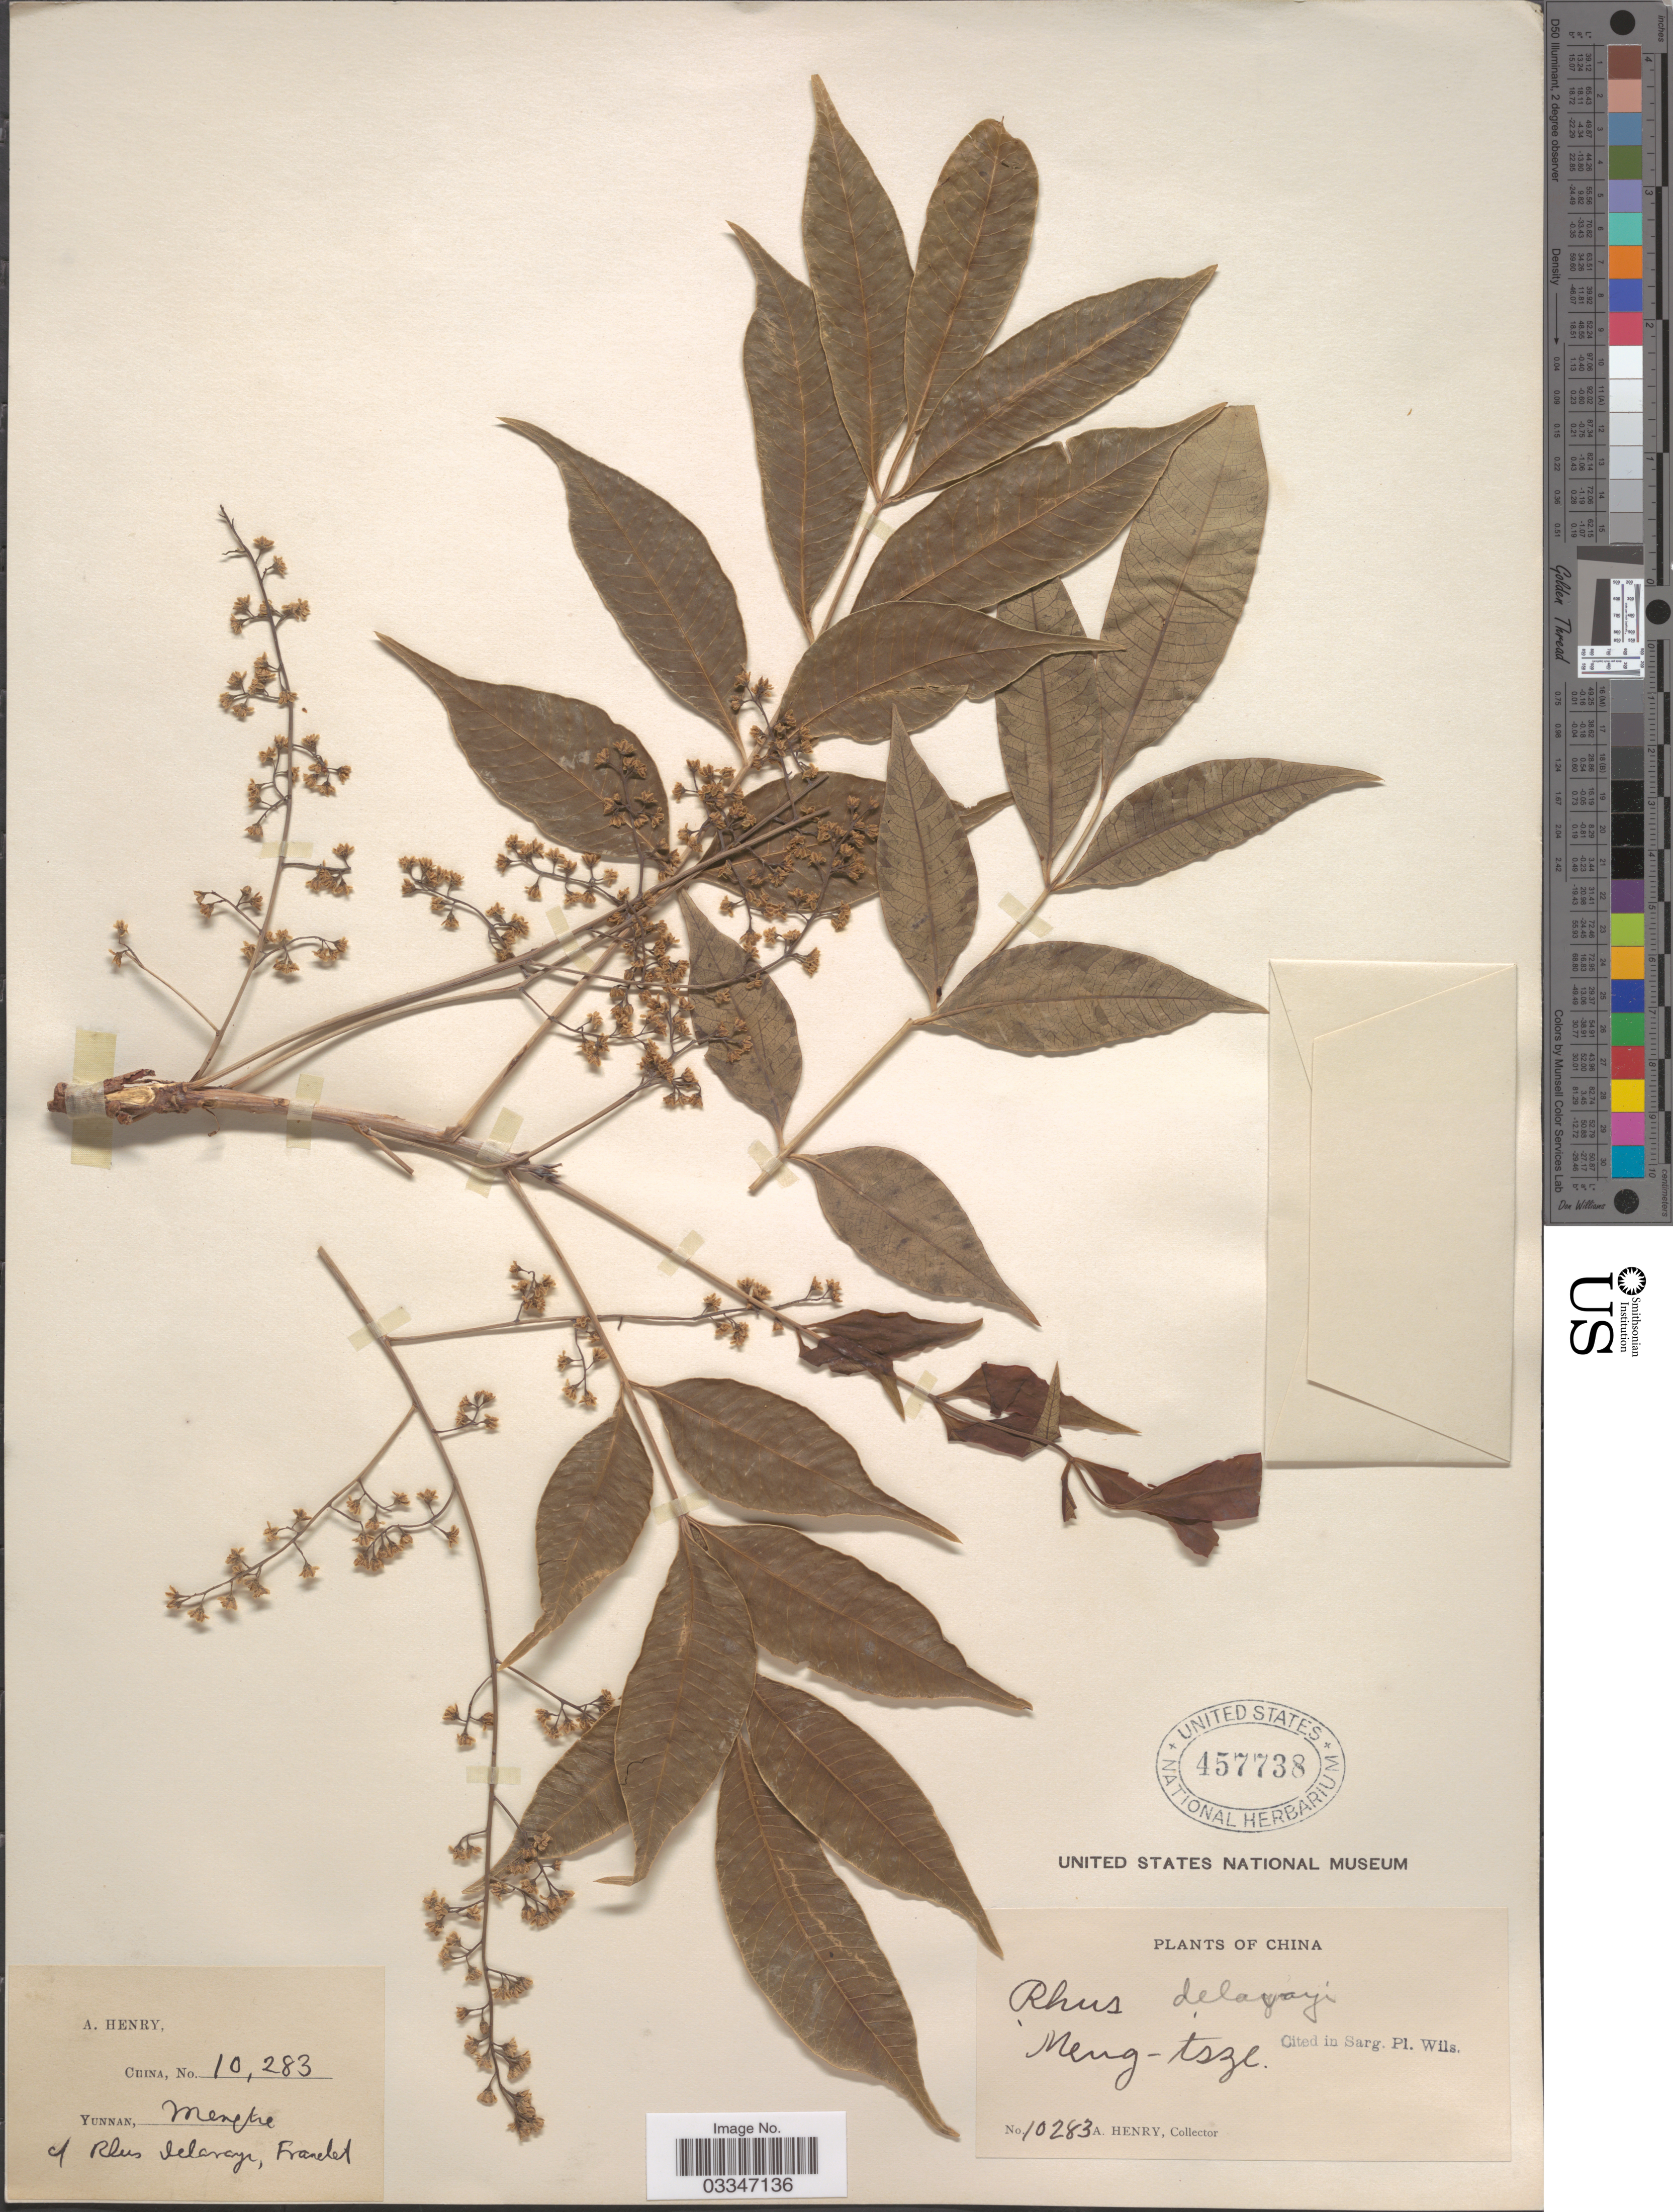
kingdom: Plantae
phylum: Tracheophyta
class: Magnoliopsida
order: Sapindales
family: Anacardiaceae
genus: Rhus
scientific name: Rhus delavayi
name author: Franch.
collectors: A. Henry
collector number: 10283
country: China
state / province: Yunnan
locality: Meng-tsze.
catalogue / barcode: US 457738